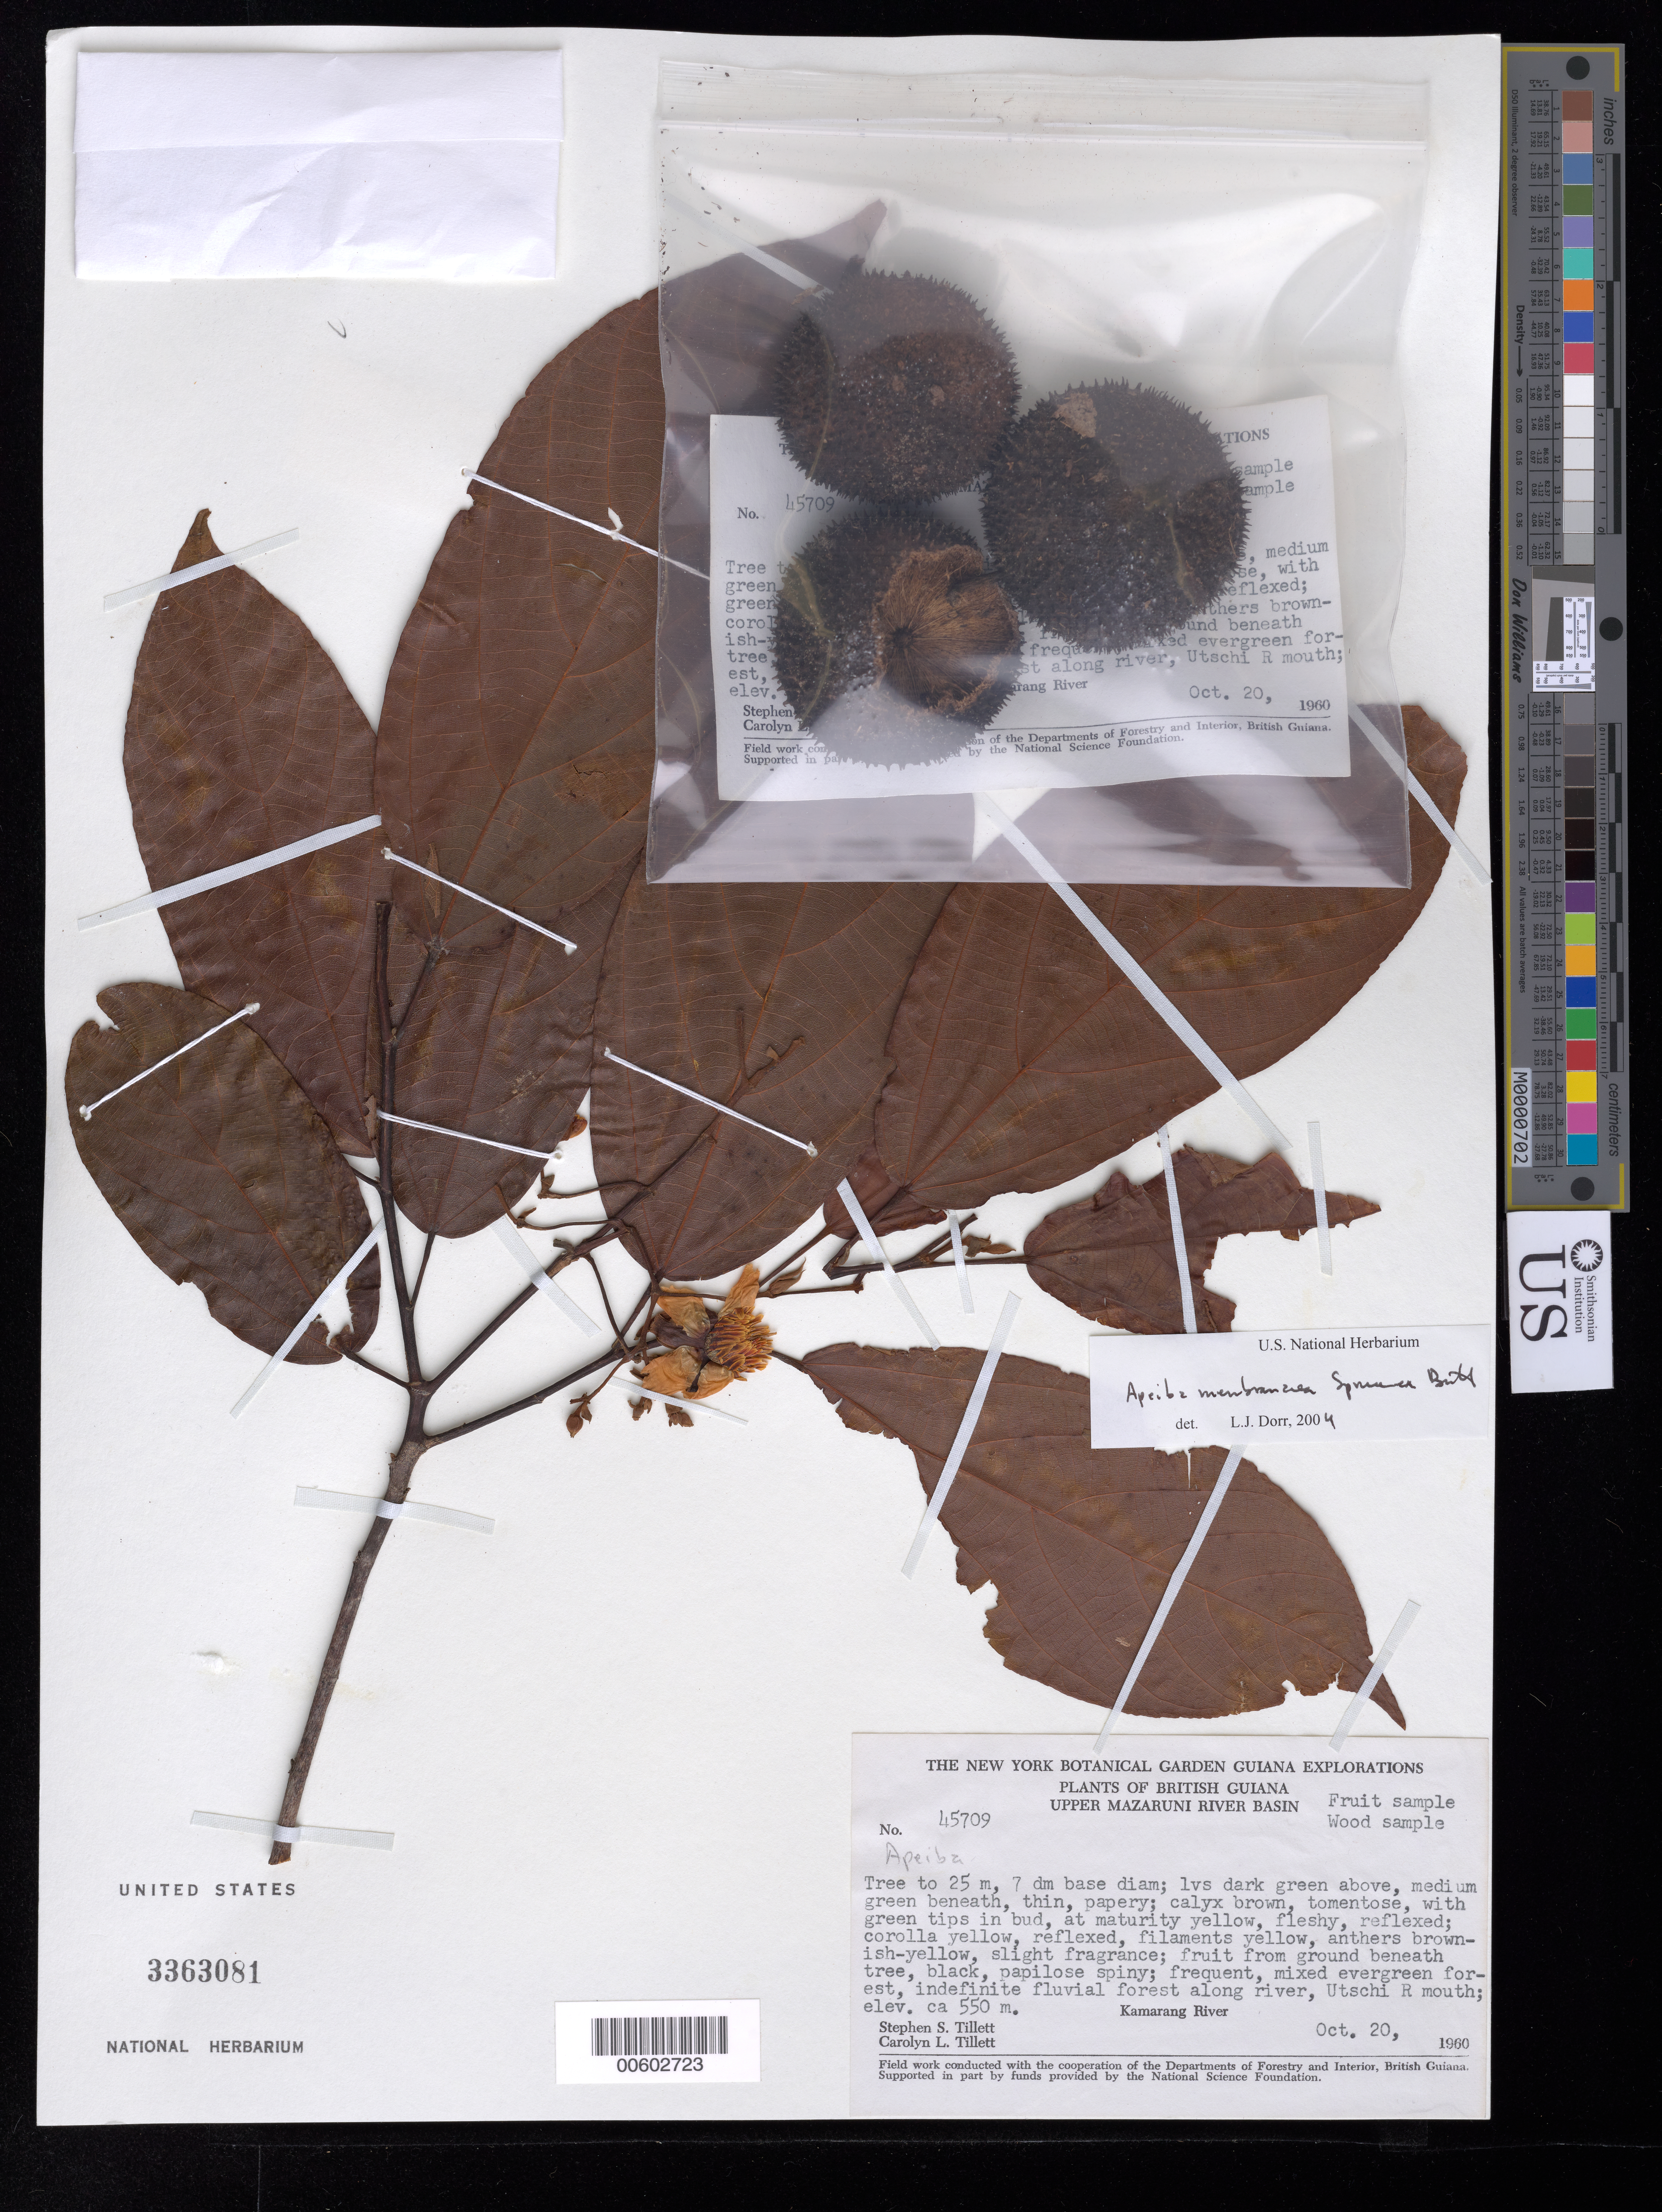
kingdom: Plantae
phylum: Tracheophyta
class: Magnoliopsida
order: Malvales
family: Malvaceae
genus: Apeiba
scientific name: Apeiba membranacea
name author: Spruce ex Benth.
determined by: Dorr, L. J., (BOT), Smithsonian Institution - National Museum of Natural History (UNITED STATES)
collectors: S. S. Tillett & C. L. Tillett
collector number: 45709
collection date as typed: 20 Oct 1960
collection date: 1960-10-20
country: Guyana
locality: Upper Mazaruni River Basin, Kamarang River, Utschi R. Mouth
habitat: Frequent, mixed evergreen forest, indefinite fluvial forest along river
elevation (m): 550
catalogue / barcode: US 3363081